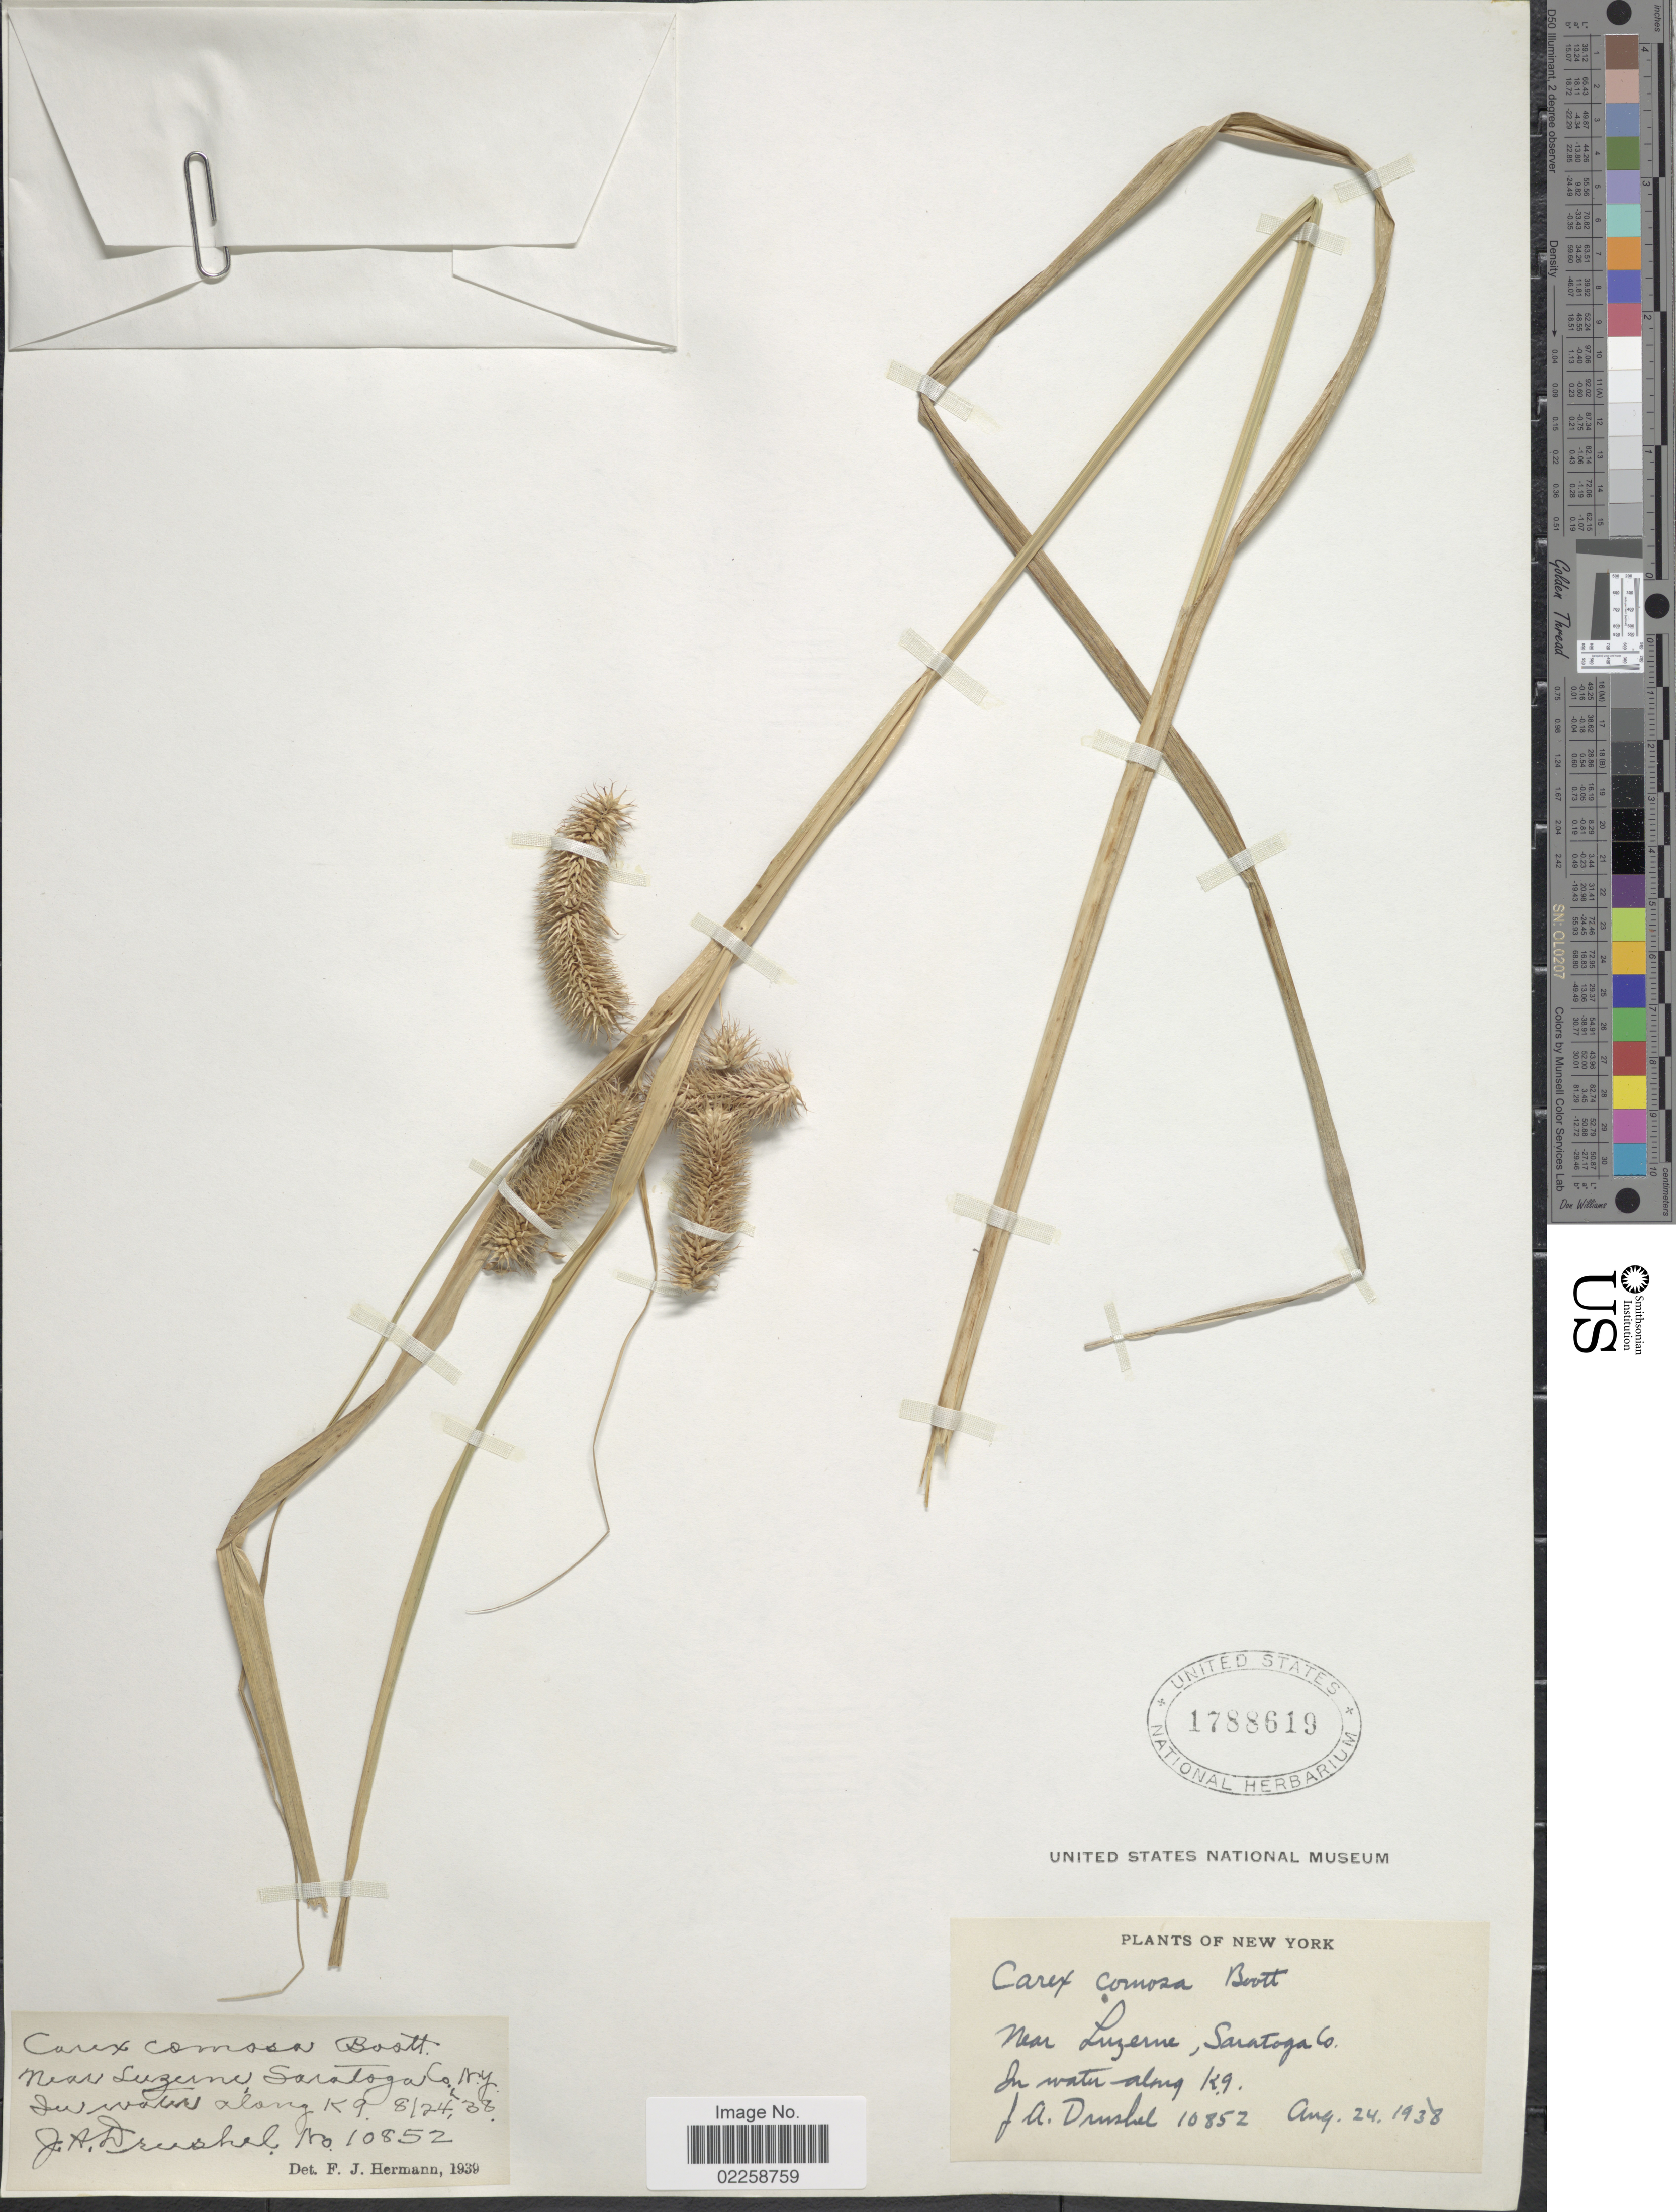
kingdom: Plantae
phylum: Tracheophyta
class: Liliopsida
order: Poales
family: Cyperaceae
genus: Carex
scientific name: Carex comosa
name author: Boott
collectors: J. A. Drushel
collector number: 10852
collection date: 1938-08-24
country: United States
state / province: New York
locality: Near Luzerne, Saratoga Co., In water along K9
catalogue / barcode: US 1788619